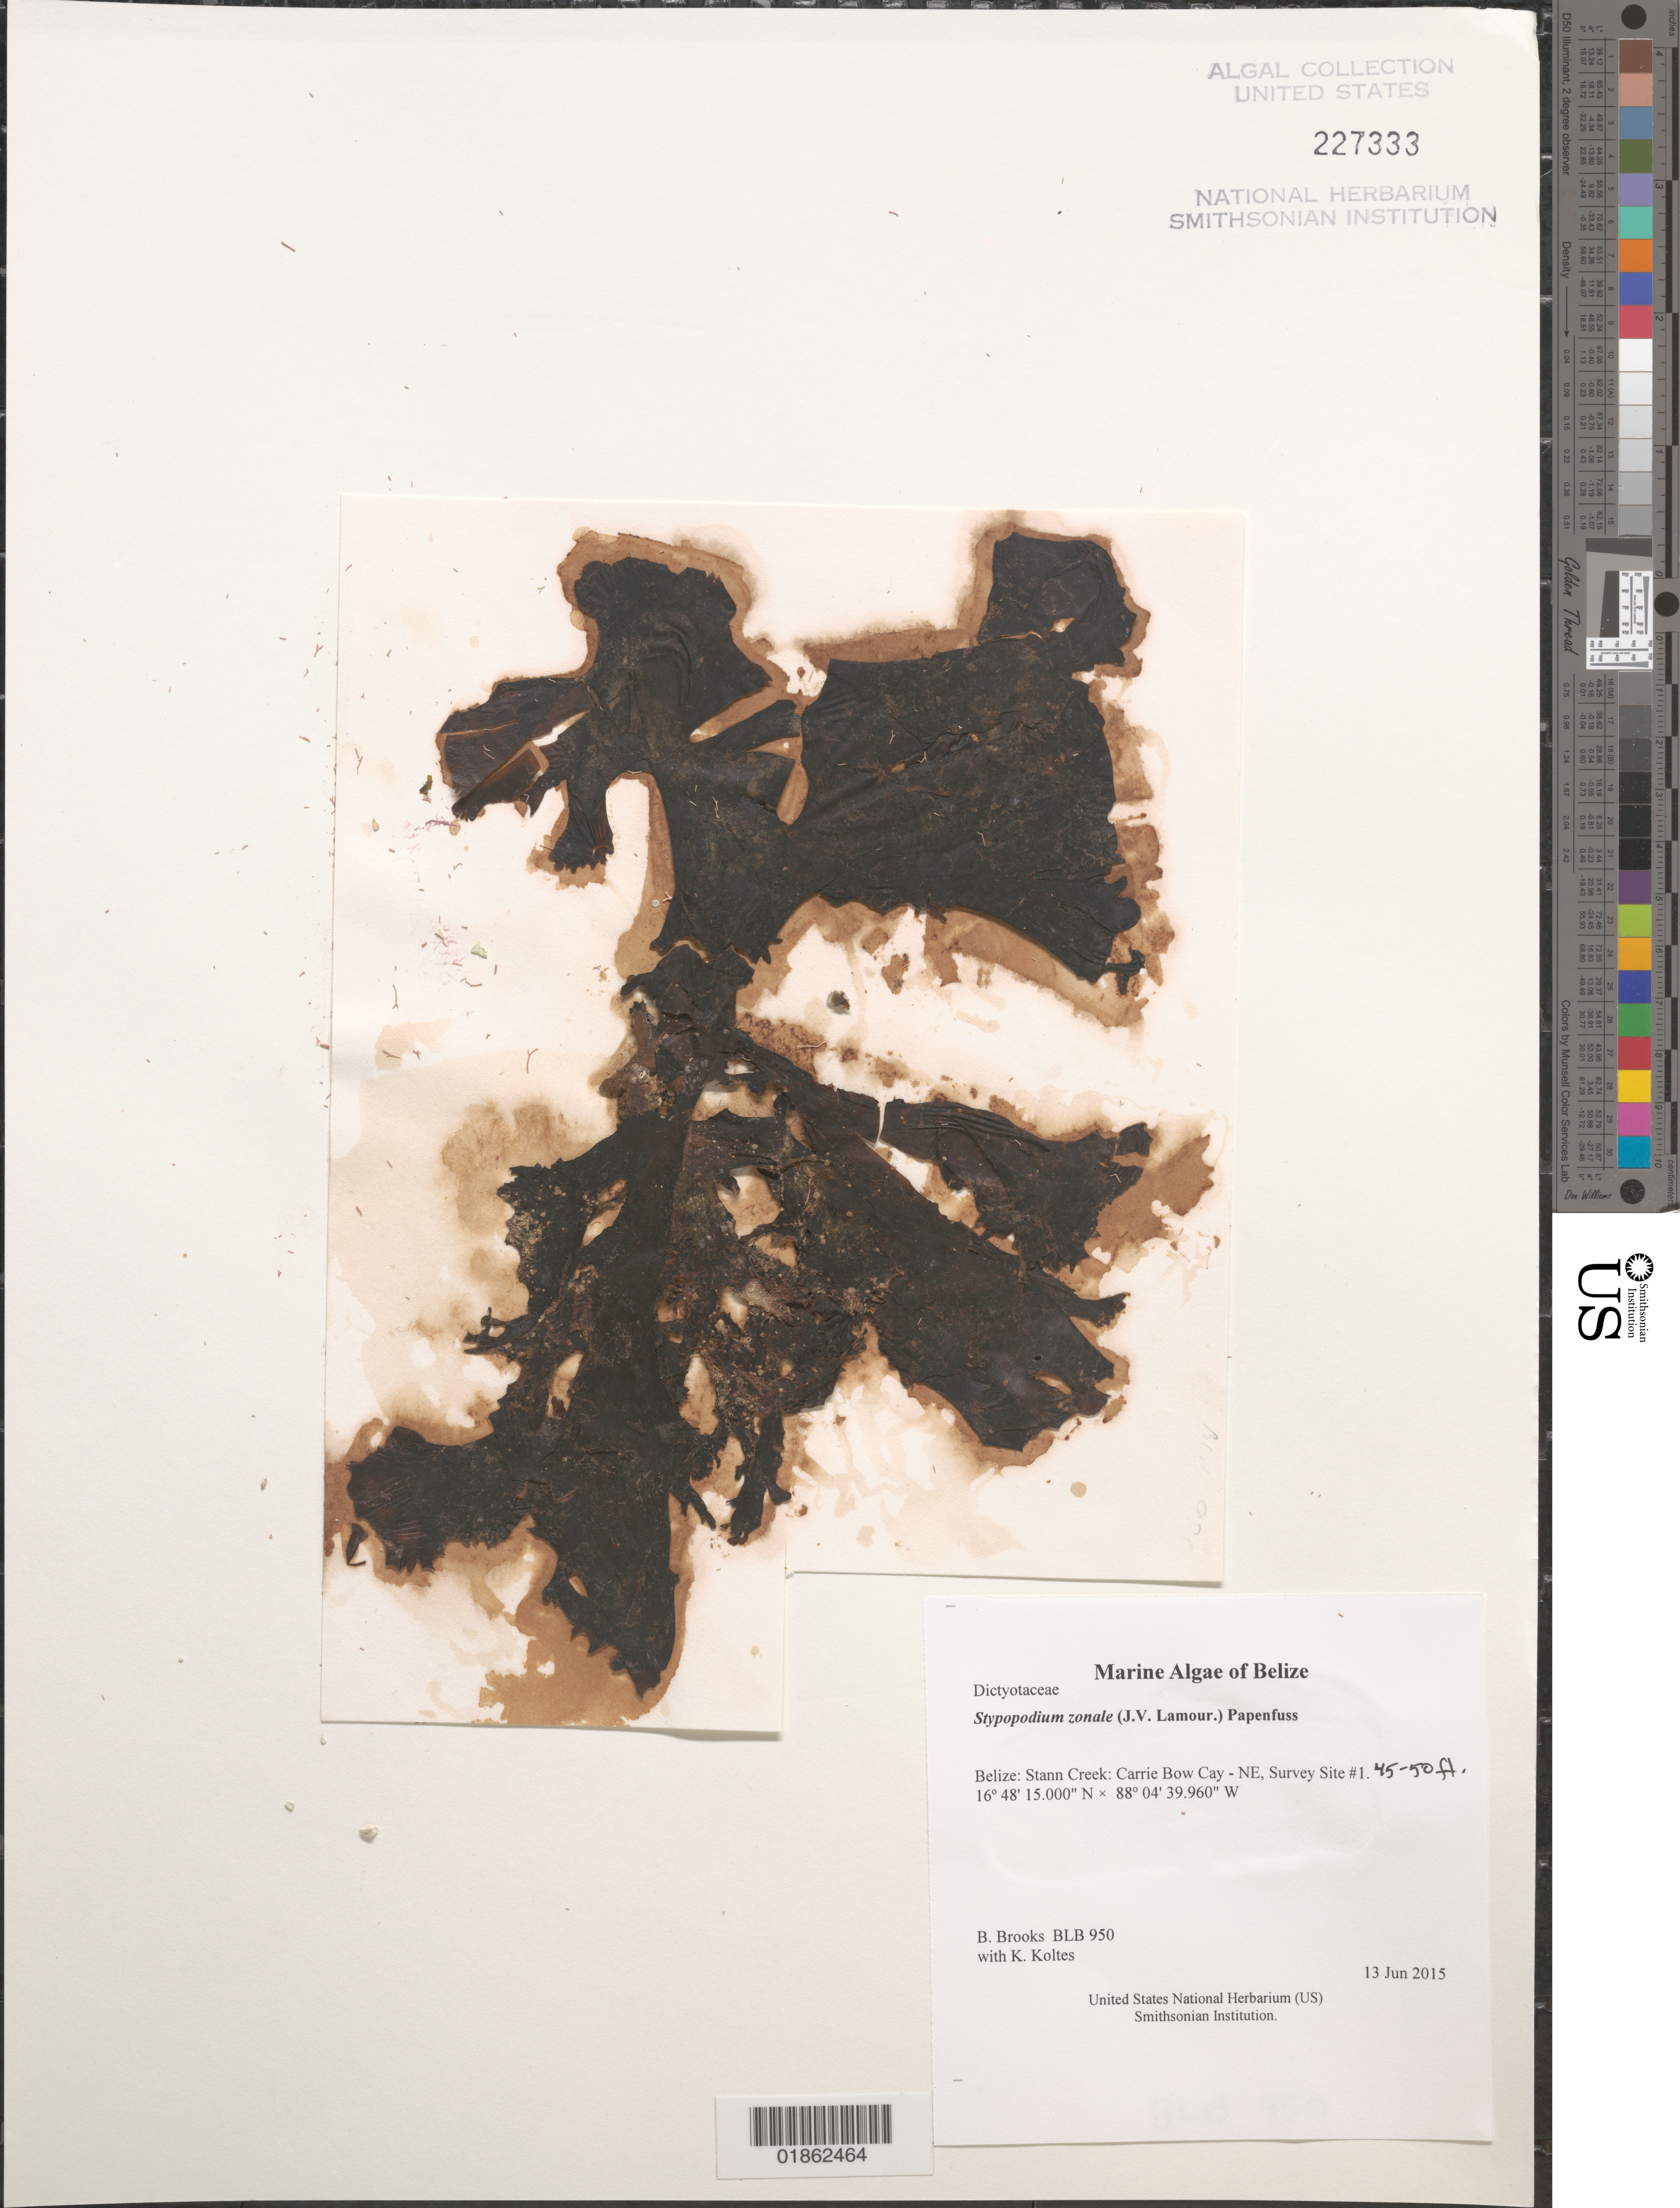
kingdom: Chromista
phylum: Ochrophyta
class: Phaeophyceae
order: Dictyotales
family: Dictyotaceae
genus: Stypopodium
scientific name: Stypopodium zonale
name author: (J.V.Lamouroux) Papenf.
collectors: B. Brooks & K. Koltes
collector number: BLB 950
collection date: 2015-06-13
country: Belize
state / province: Stann Creek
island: Carrie Bow Cay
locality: Carrie Bow Cay - NE, Survey Site #1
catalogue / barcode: US 227333